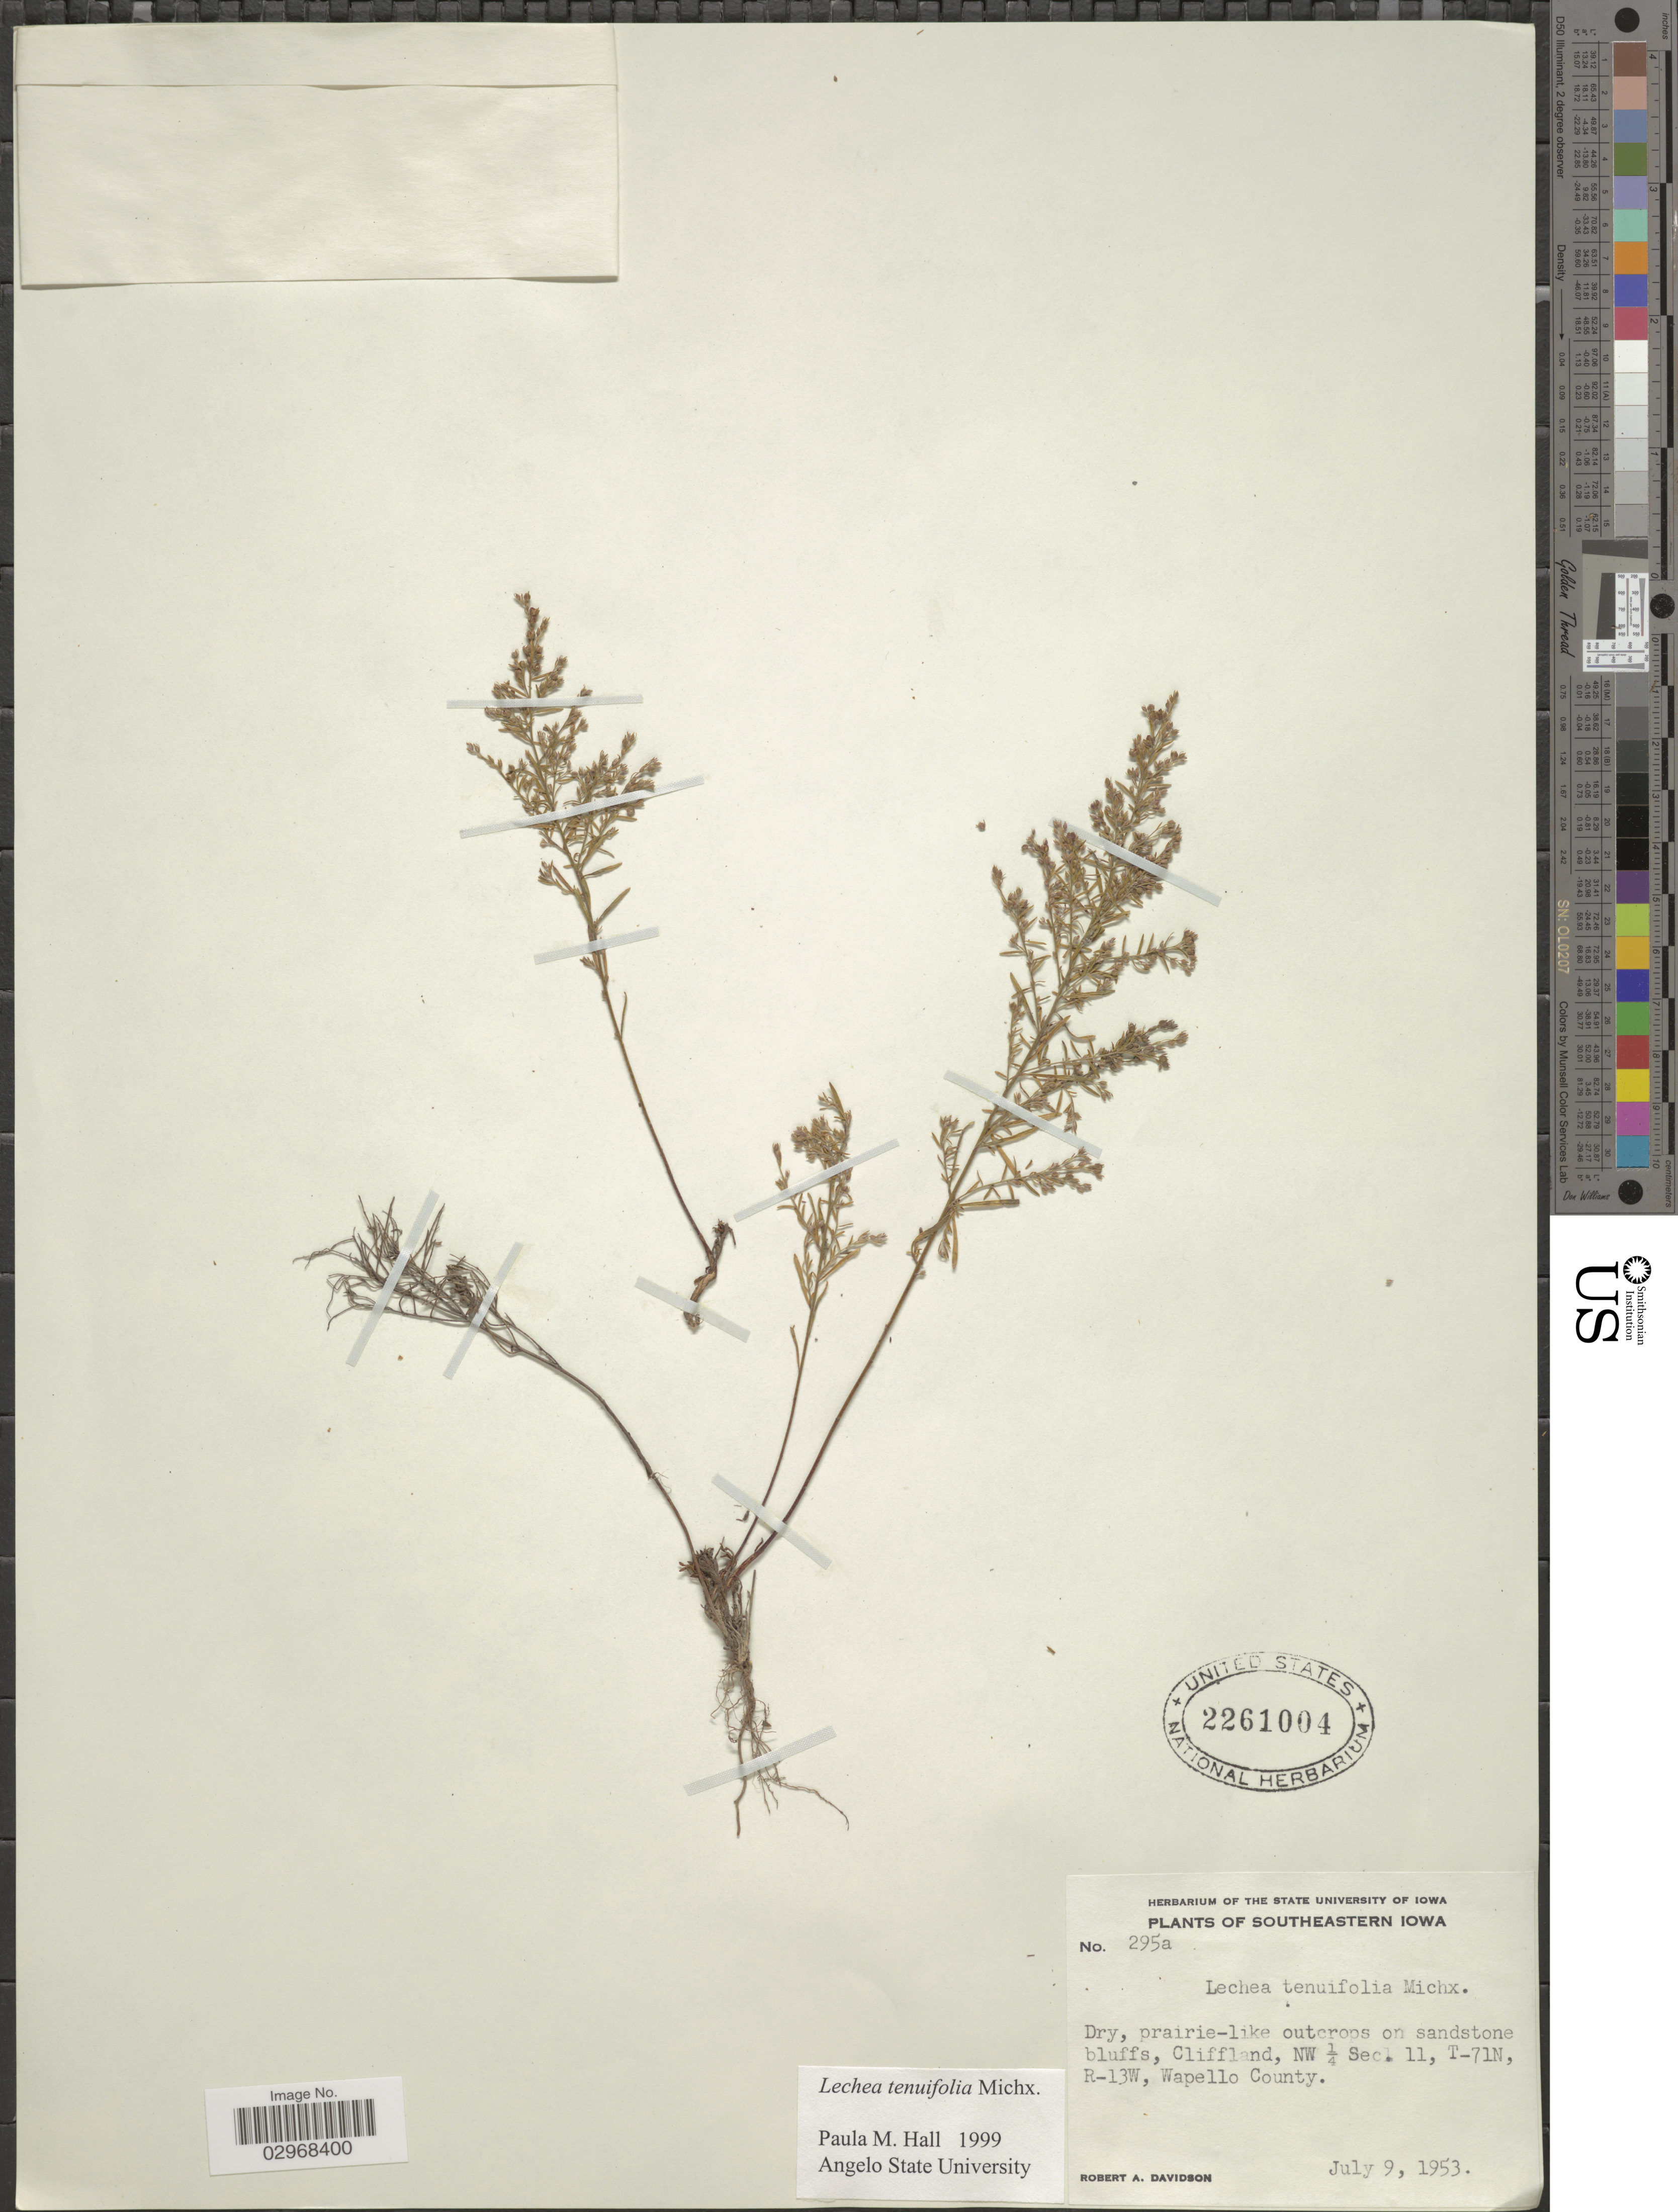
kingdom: Plantae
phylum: Tracheophyta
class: Magnoliopsida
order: Malvales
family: Cistaceae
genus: Lechea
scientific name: Lechea tenuifolia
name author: Michx.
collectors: R. A. Davidson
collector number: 295a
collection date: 1953-07-09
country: United States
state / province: Iowa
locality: Southeastern Iowa, Cliffland, NW ¼ Sec. 11, T-71N, R-13W, Wapello County.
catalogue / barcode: US 2261004